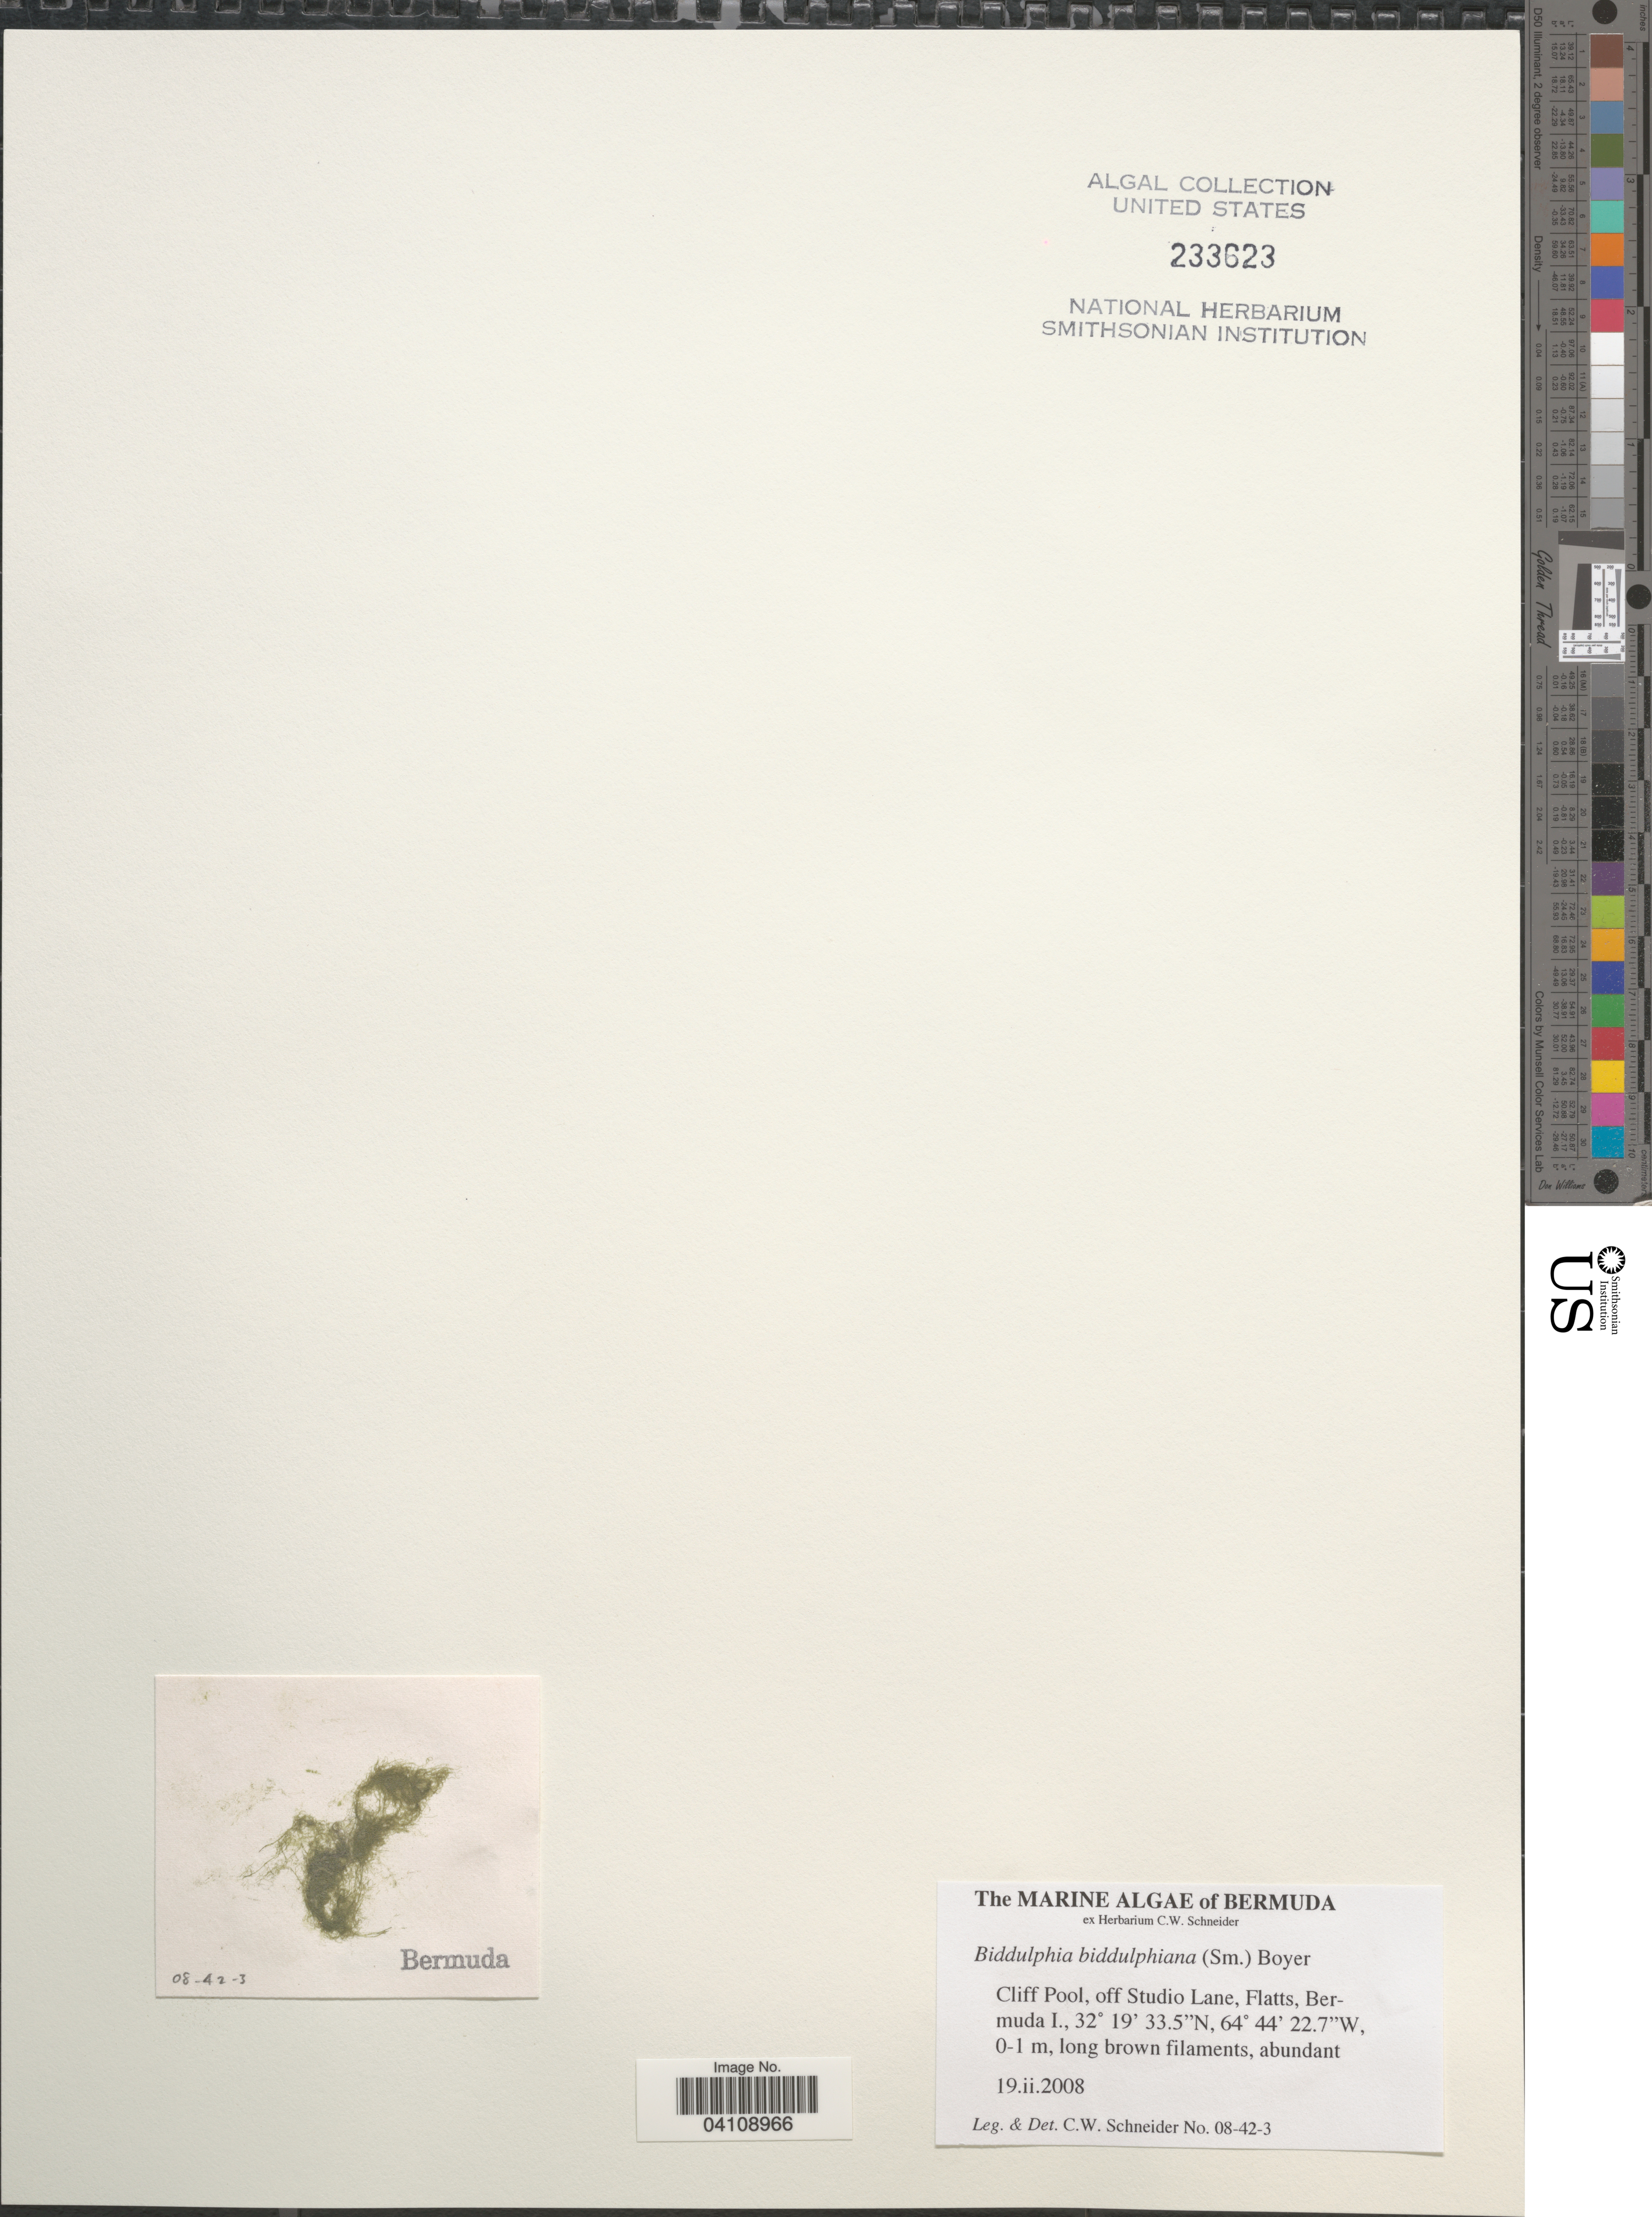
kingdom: Chromista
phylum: Ochrophyta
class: Bacillariophyceae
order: Biddulphiales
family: Biddulphiaceae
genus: Biddulphia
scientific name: Biddulphia biddulphiana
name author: (Sm.) C.S. Boyer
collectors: C. W.Schneider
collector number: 08-42-3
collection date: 2008-02-19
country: Bermuda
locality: Cliff Pool, off Studio Lane, Flatts, Bermuda I.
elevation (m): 0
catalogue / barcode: US 233623